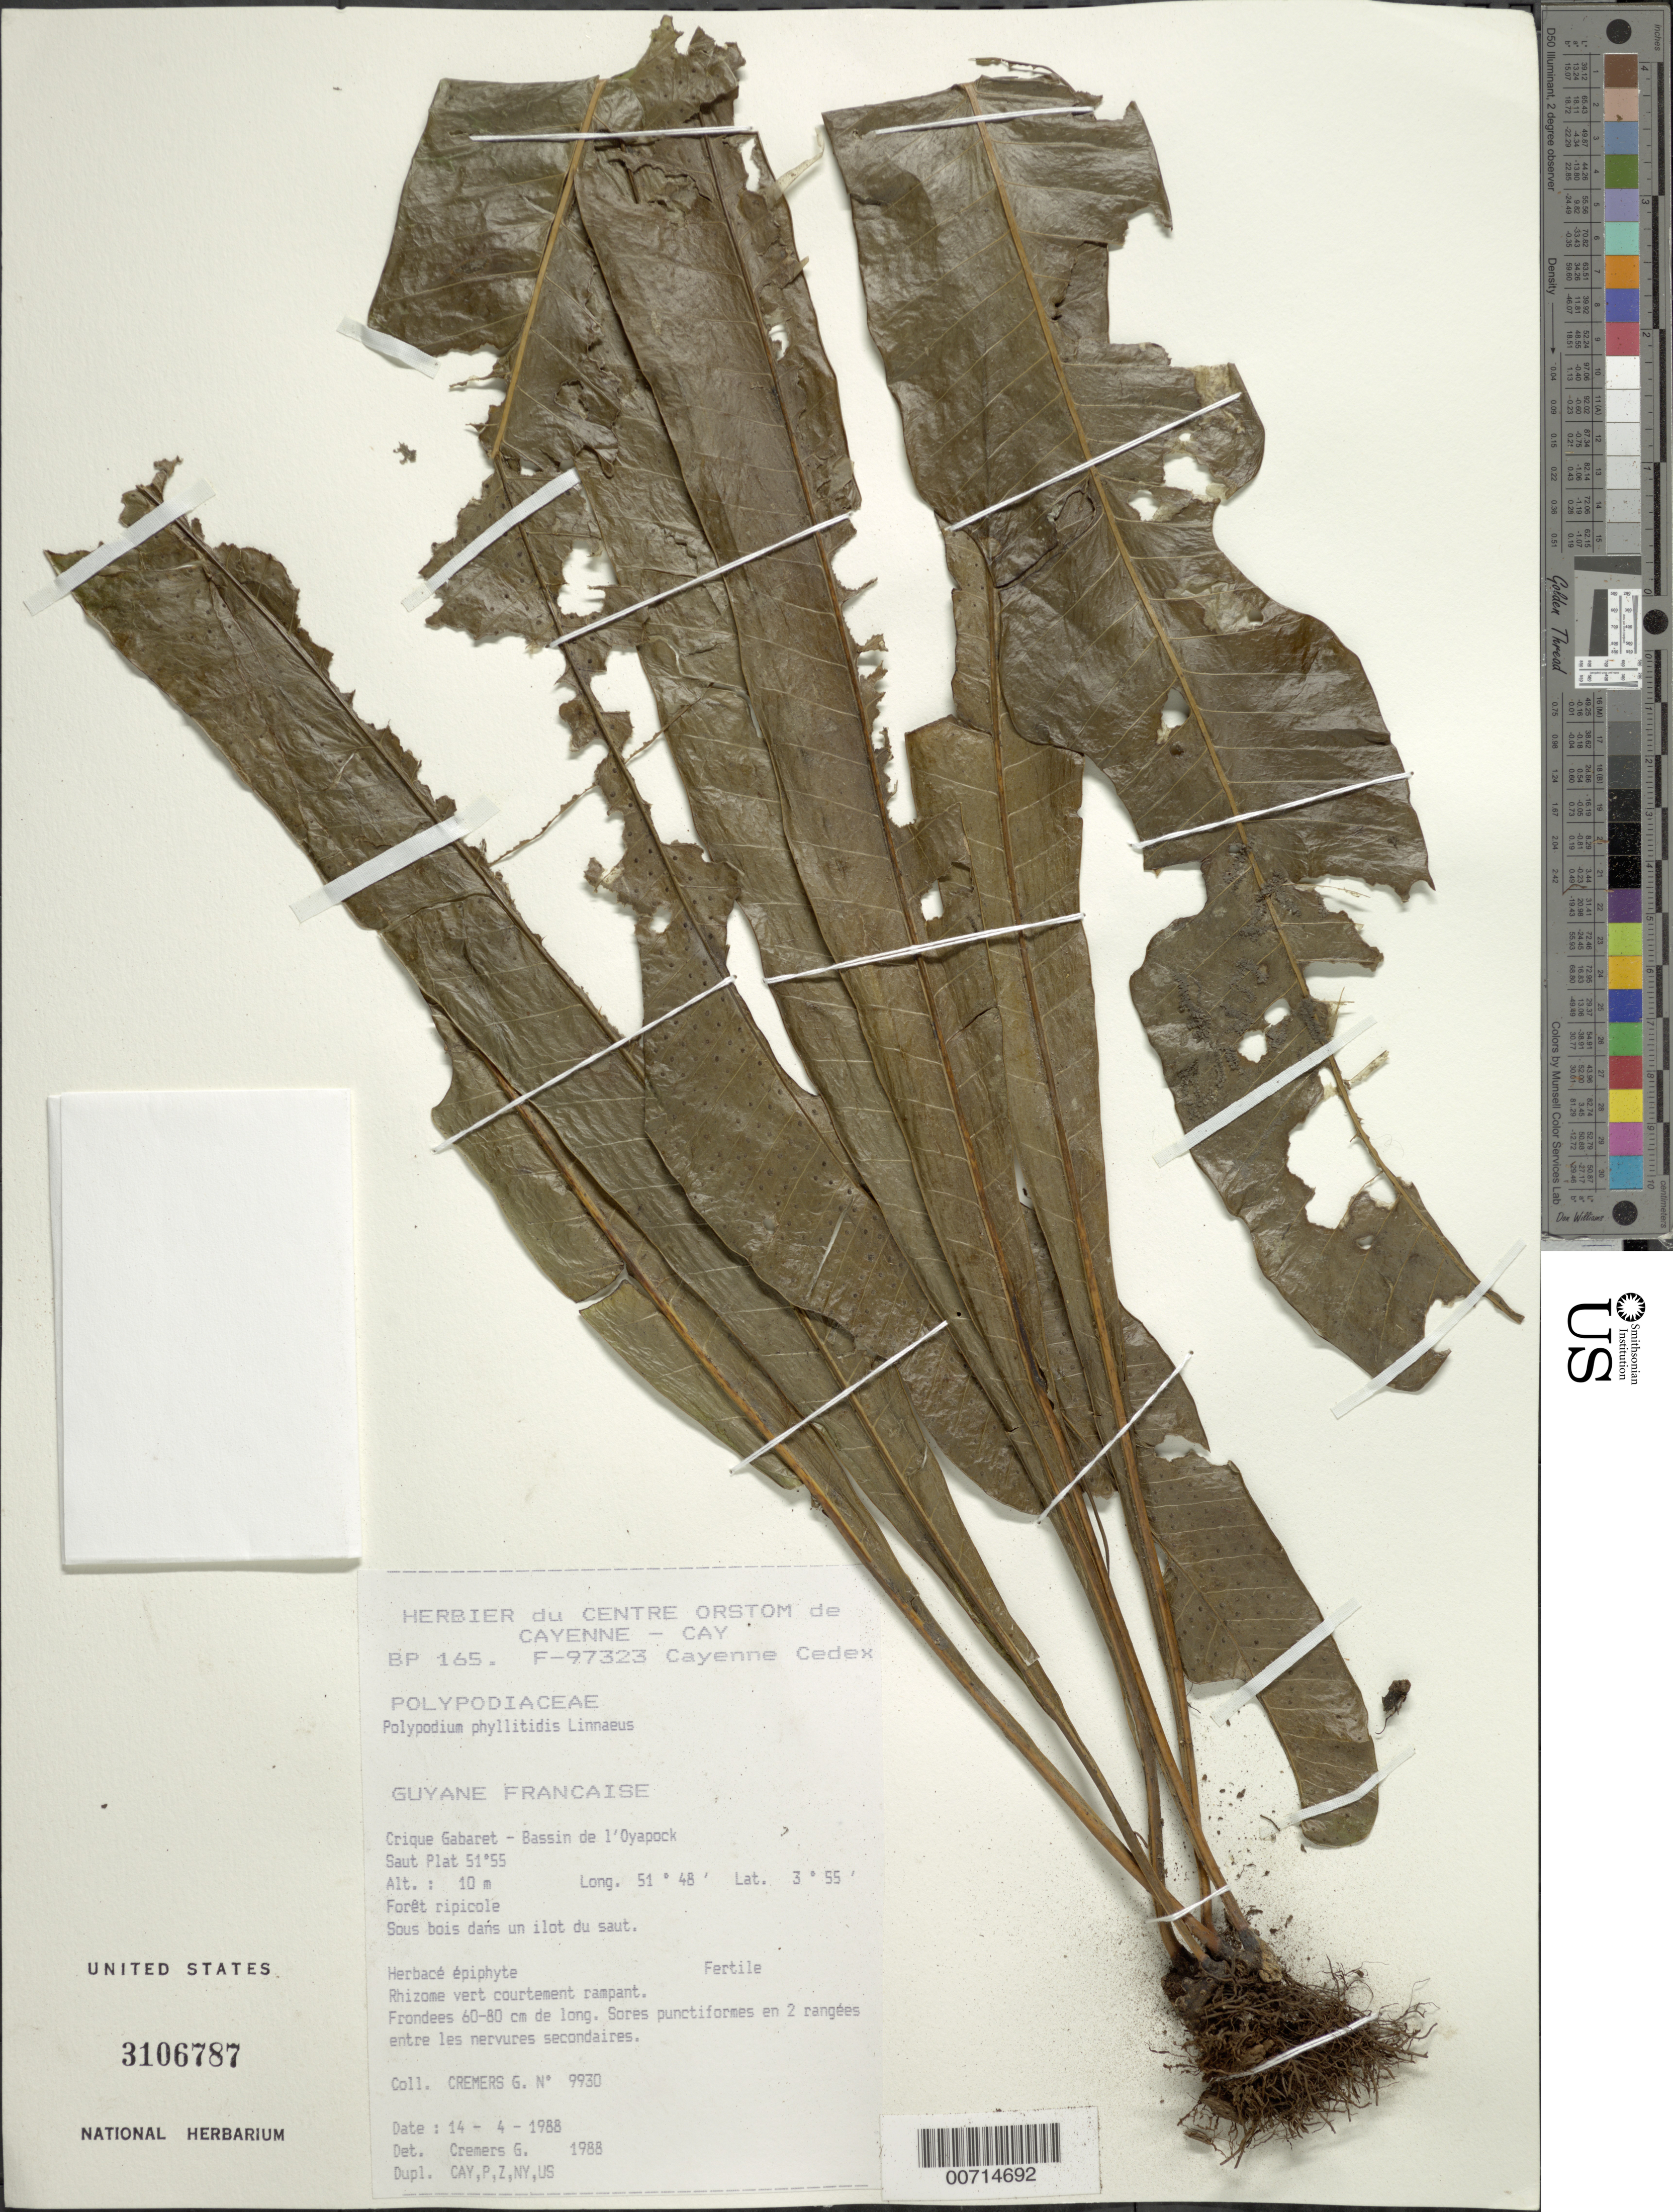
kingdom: Plantae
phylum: Tracheophyta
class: Polypodiopsida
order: Polypodiales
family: Polypodiaceae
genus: Campyloneurum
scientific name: Campyloneurum phyllitidis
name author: (L.) C. Presl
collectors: G. Cremers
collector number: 9930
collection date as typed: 14-Apr-88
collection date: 1988-04-14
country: French Guiana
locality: Crique Gabaret, Bassin de l'Oyapock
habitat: Riparian forest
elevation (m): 10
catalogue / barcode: US 3106787